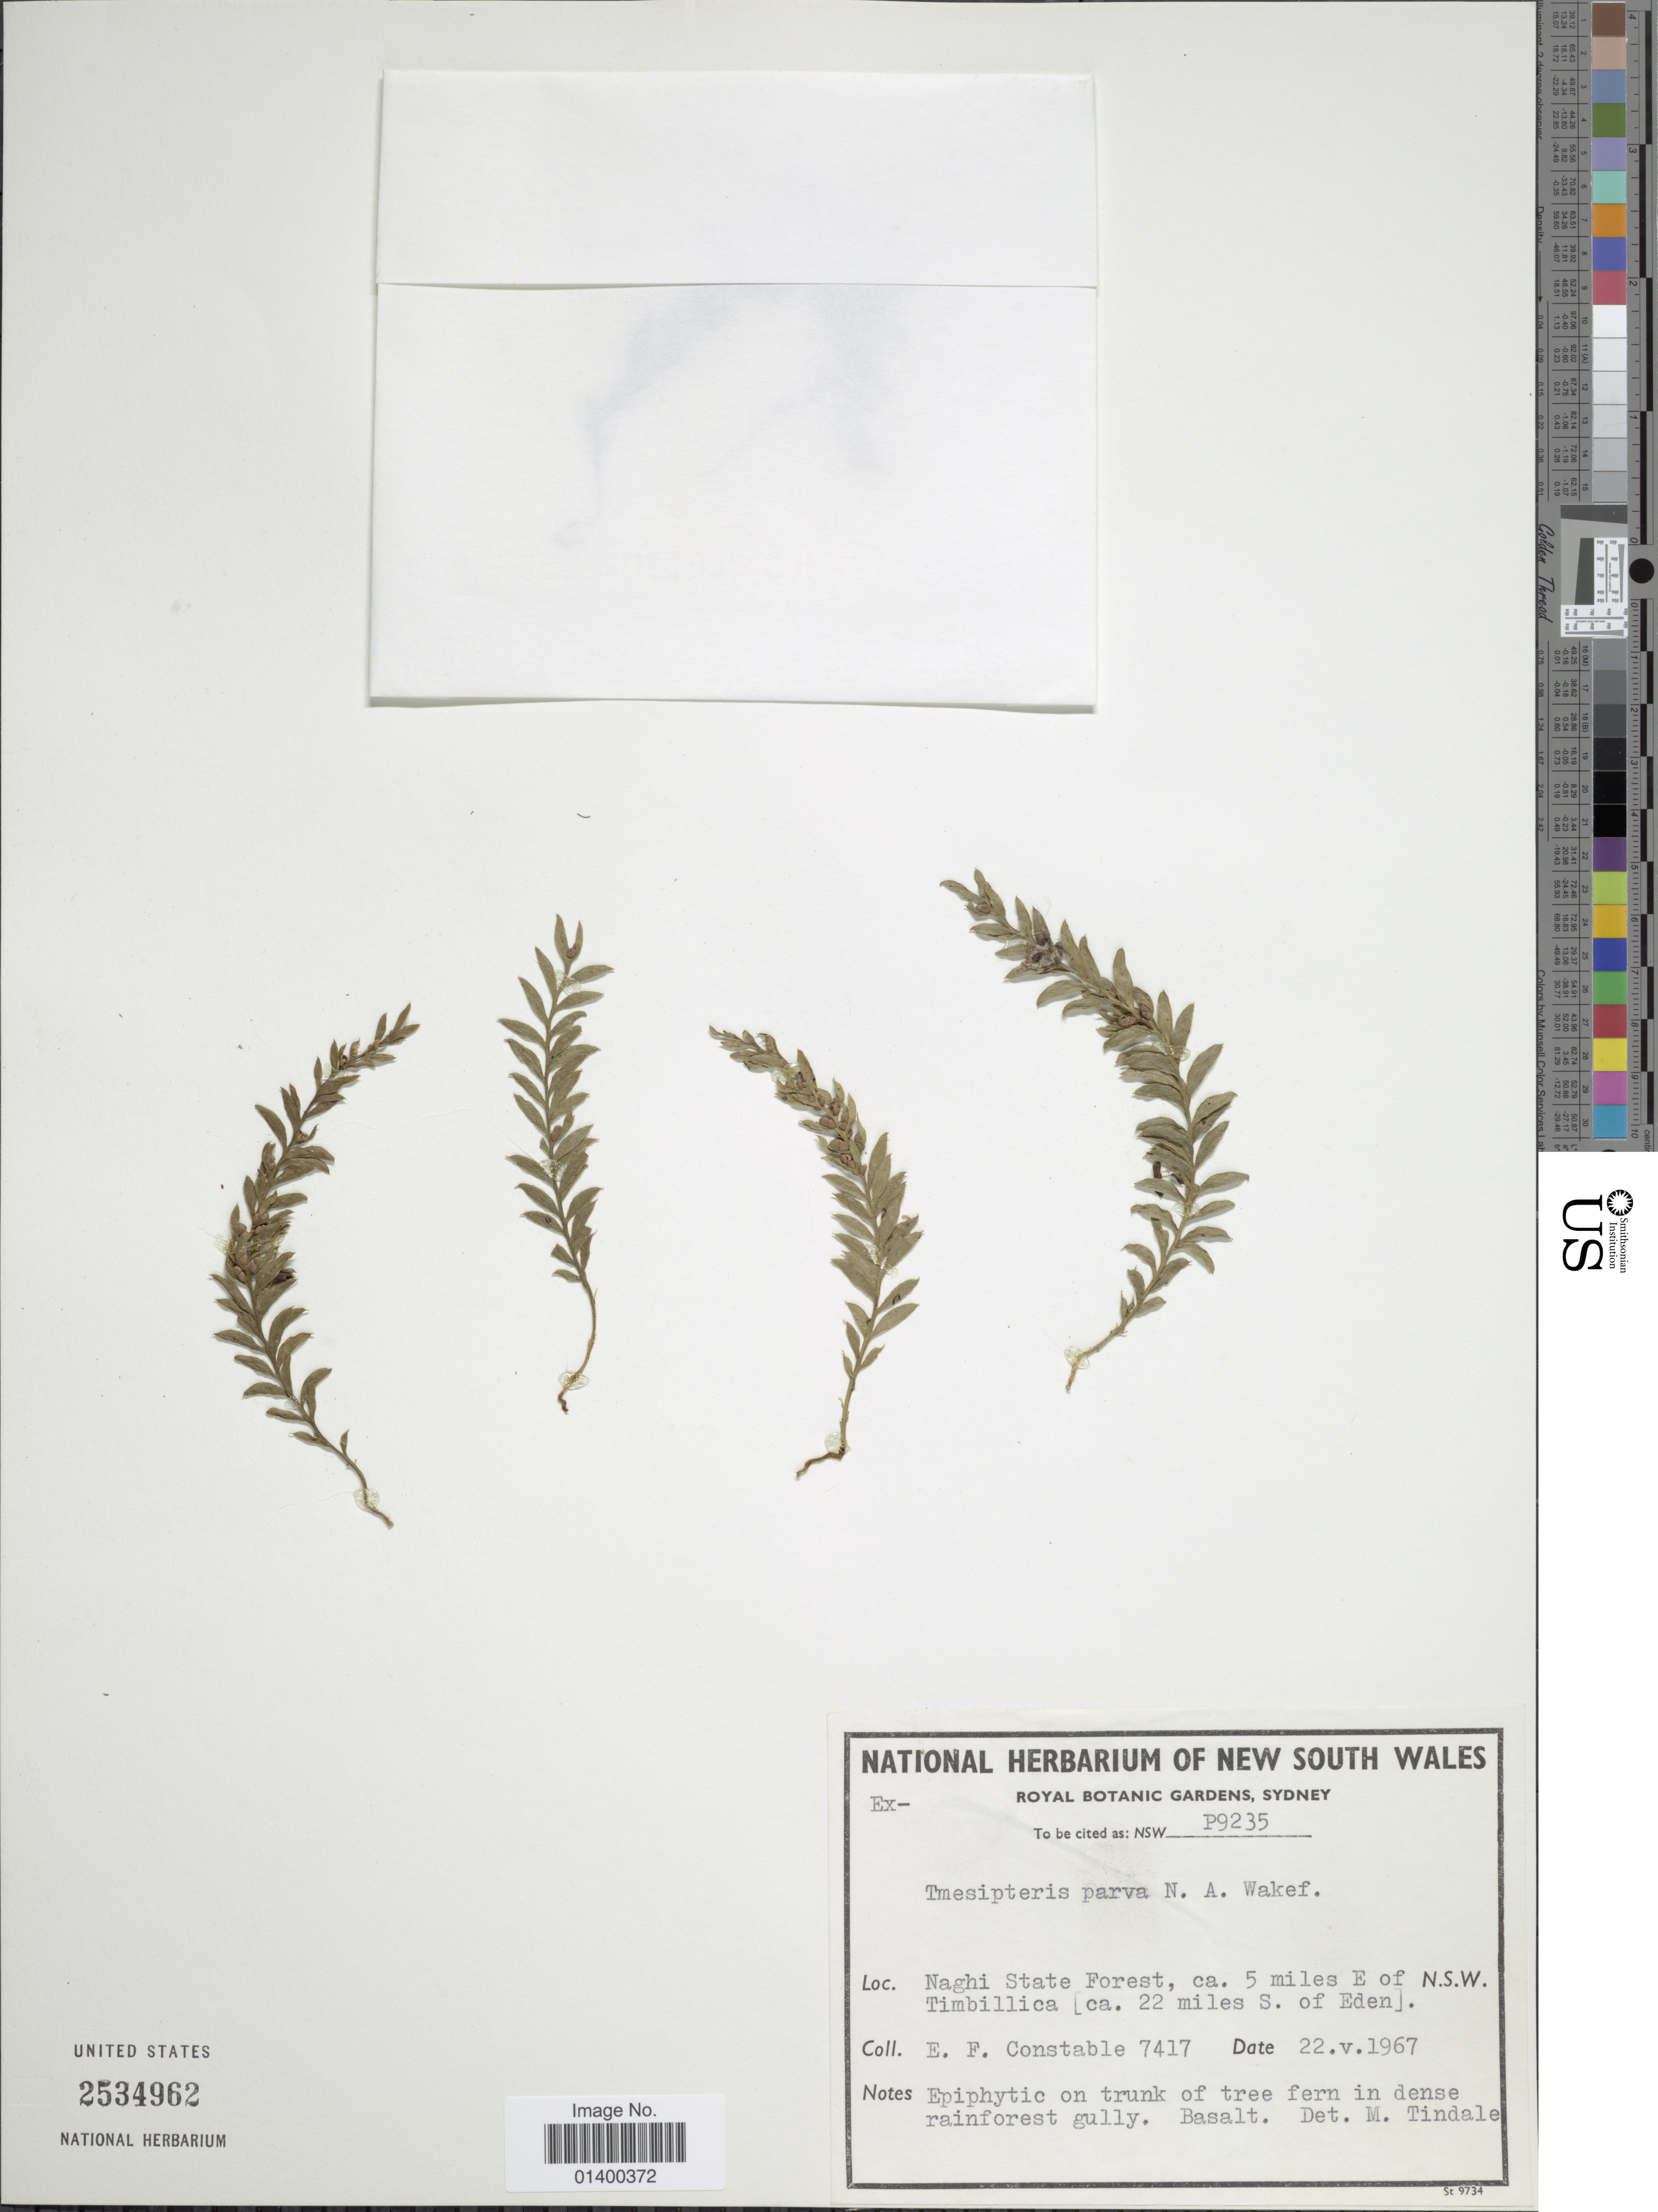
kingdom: Plantae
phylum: Tracheophyta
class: Polypodiopsida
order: Psilotales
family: Psilotaceae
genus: Tmesipteris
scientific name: Tmesipteris parva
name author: N.A. Wakef.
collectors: E. F. Constable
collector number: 7417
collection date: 1967-05-22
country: Australia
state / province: New South Wales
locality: Naghi State Forest, ca. 5 miles E of Timbillica [ca. 22 miles S. of Eden]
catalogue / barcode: US 2534962